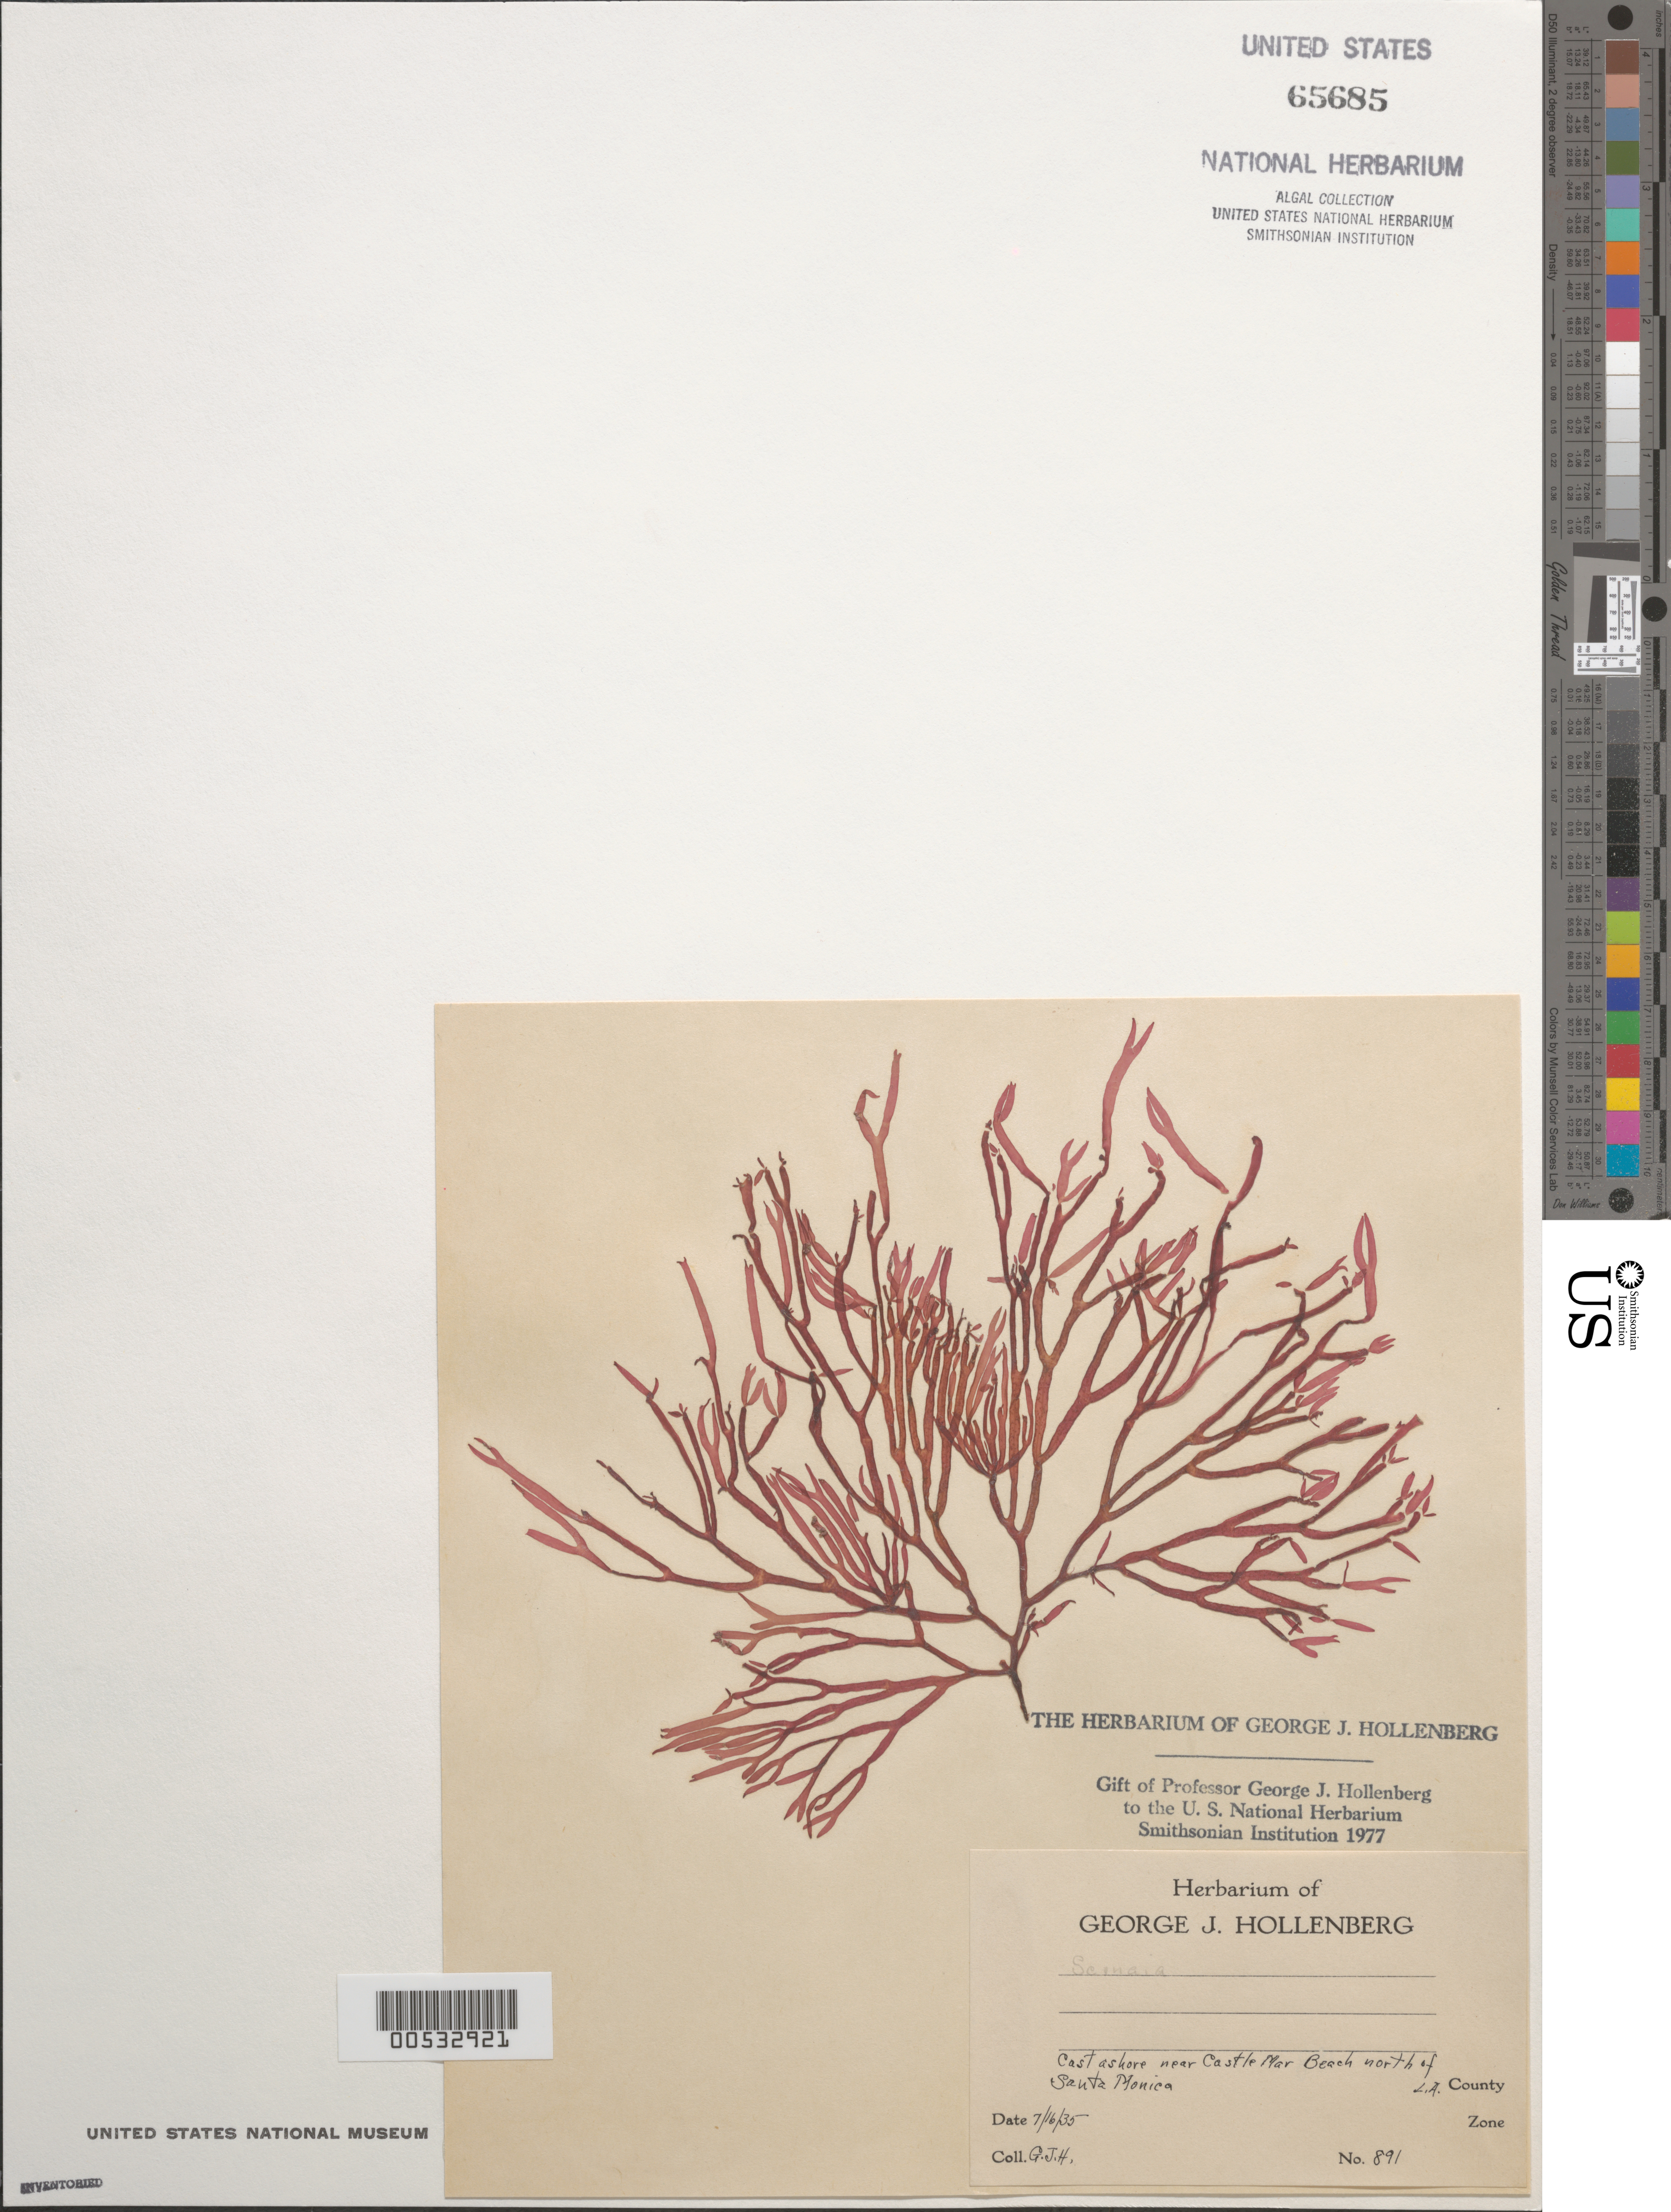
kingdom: Plantae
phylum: Rhodophyta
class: Florideophyceae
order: Nemaliales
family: Scinaiaceae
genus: Scinaia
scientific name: Scinaia sp.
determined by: Hollenberg, George J.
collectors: G. Hollenberg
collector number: GJH 891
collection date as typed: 16 Jul 1935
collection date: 1935-07-16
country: United States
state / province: California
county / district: Los Angeles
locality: Near Castle Mar Beach, north of Santa Monica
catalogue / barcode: US 65685